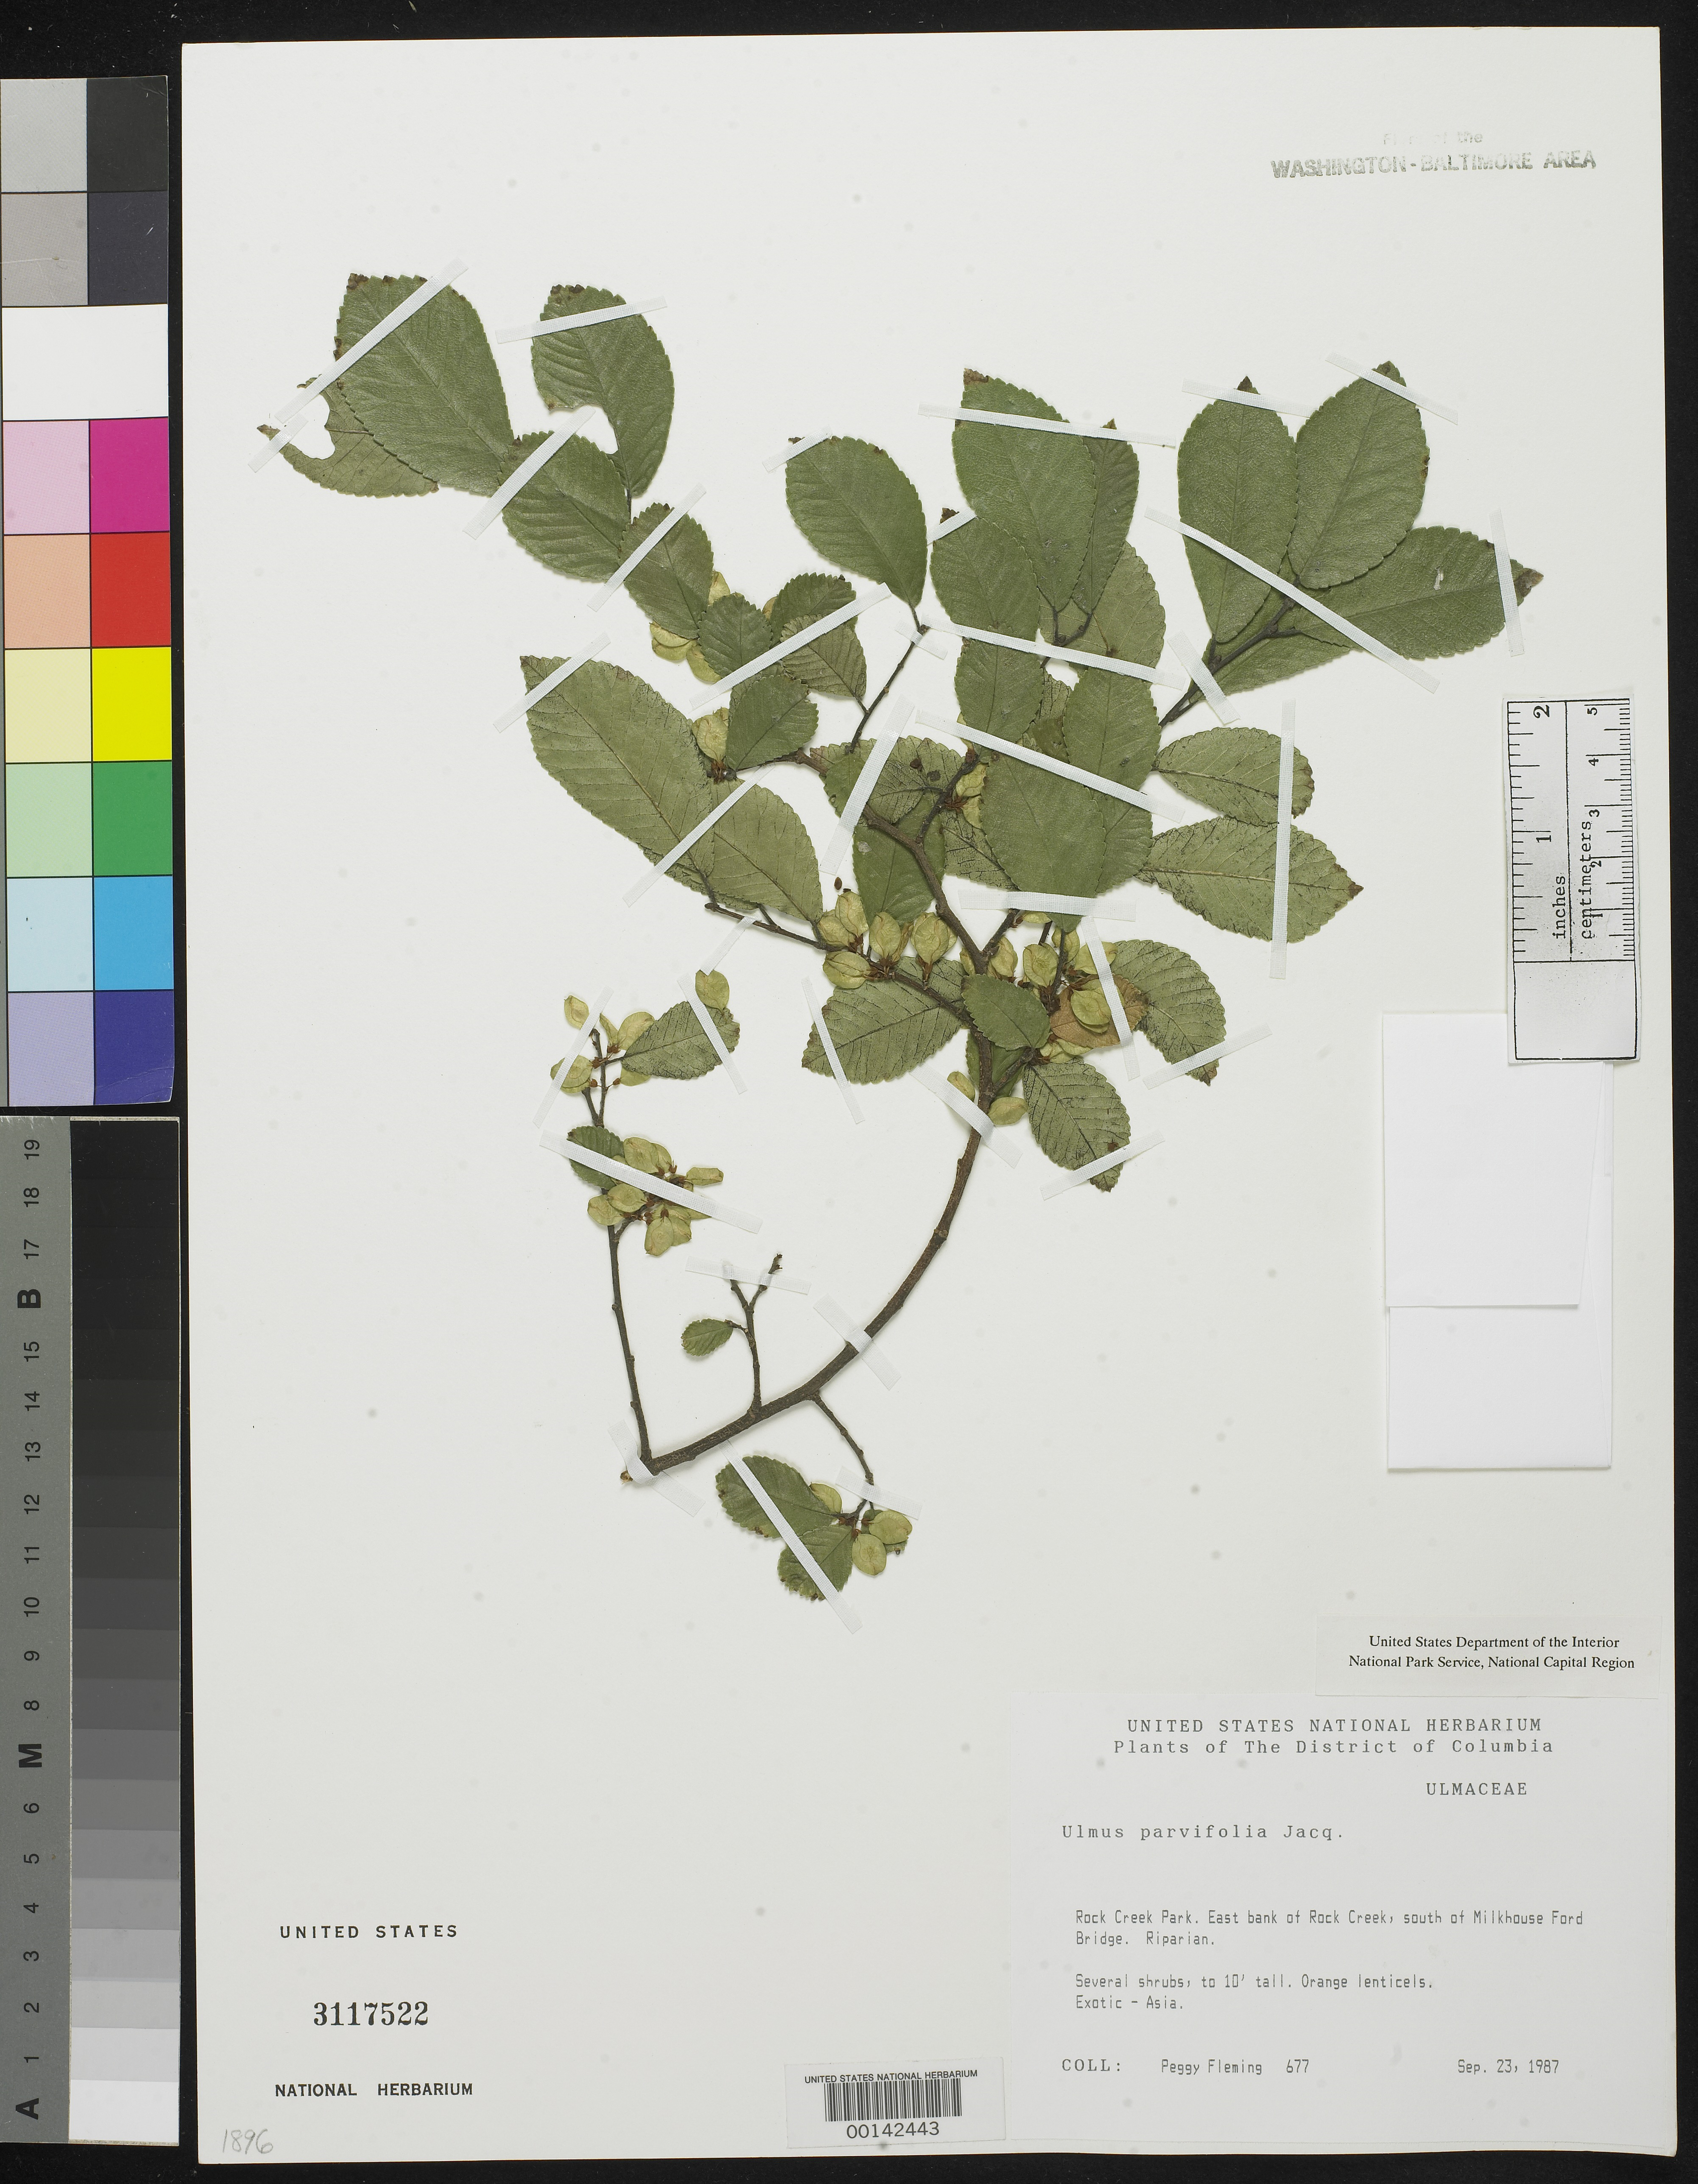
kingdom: Plantae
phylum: Tracheophyta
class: Magnoliopsida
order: Rosales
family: Ulmaceae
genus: Ulmus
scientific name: Ulmus parvifolia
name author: Jacq.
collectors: P. Fleming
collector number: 677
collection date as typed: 23 Sep 1987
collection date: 1987-09-23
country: United States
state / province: District of Columbia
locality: Rock Creek Park. East bank of Rock Creek, south of Milkhouse for D Bridge. Rock Creek Park and vicinity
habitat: Riparian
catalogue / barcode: US 3117522